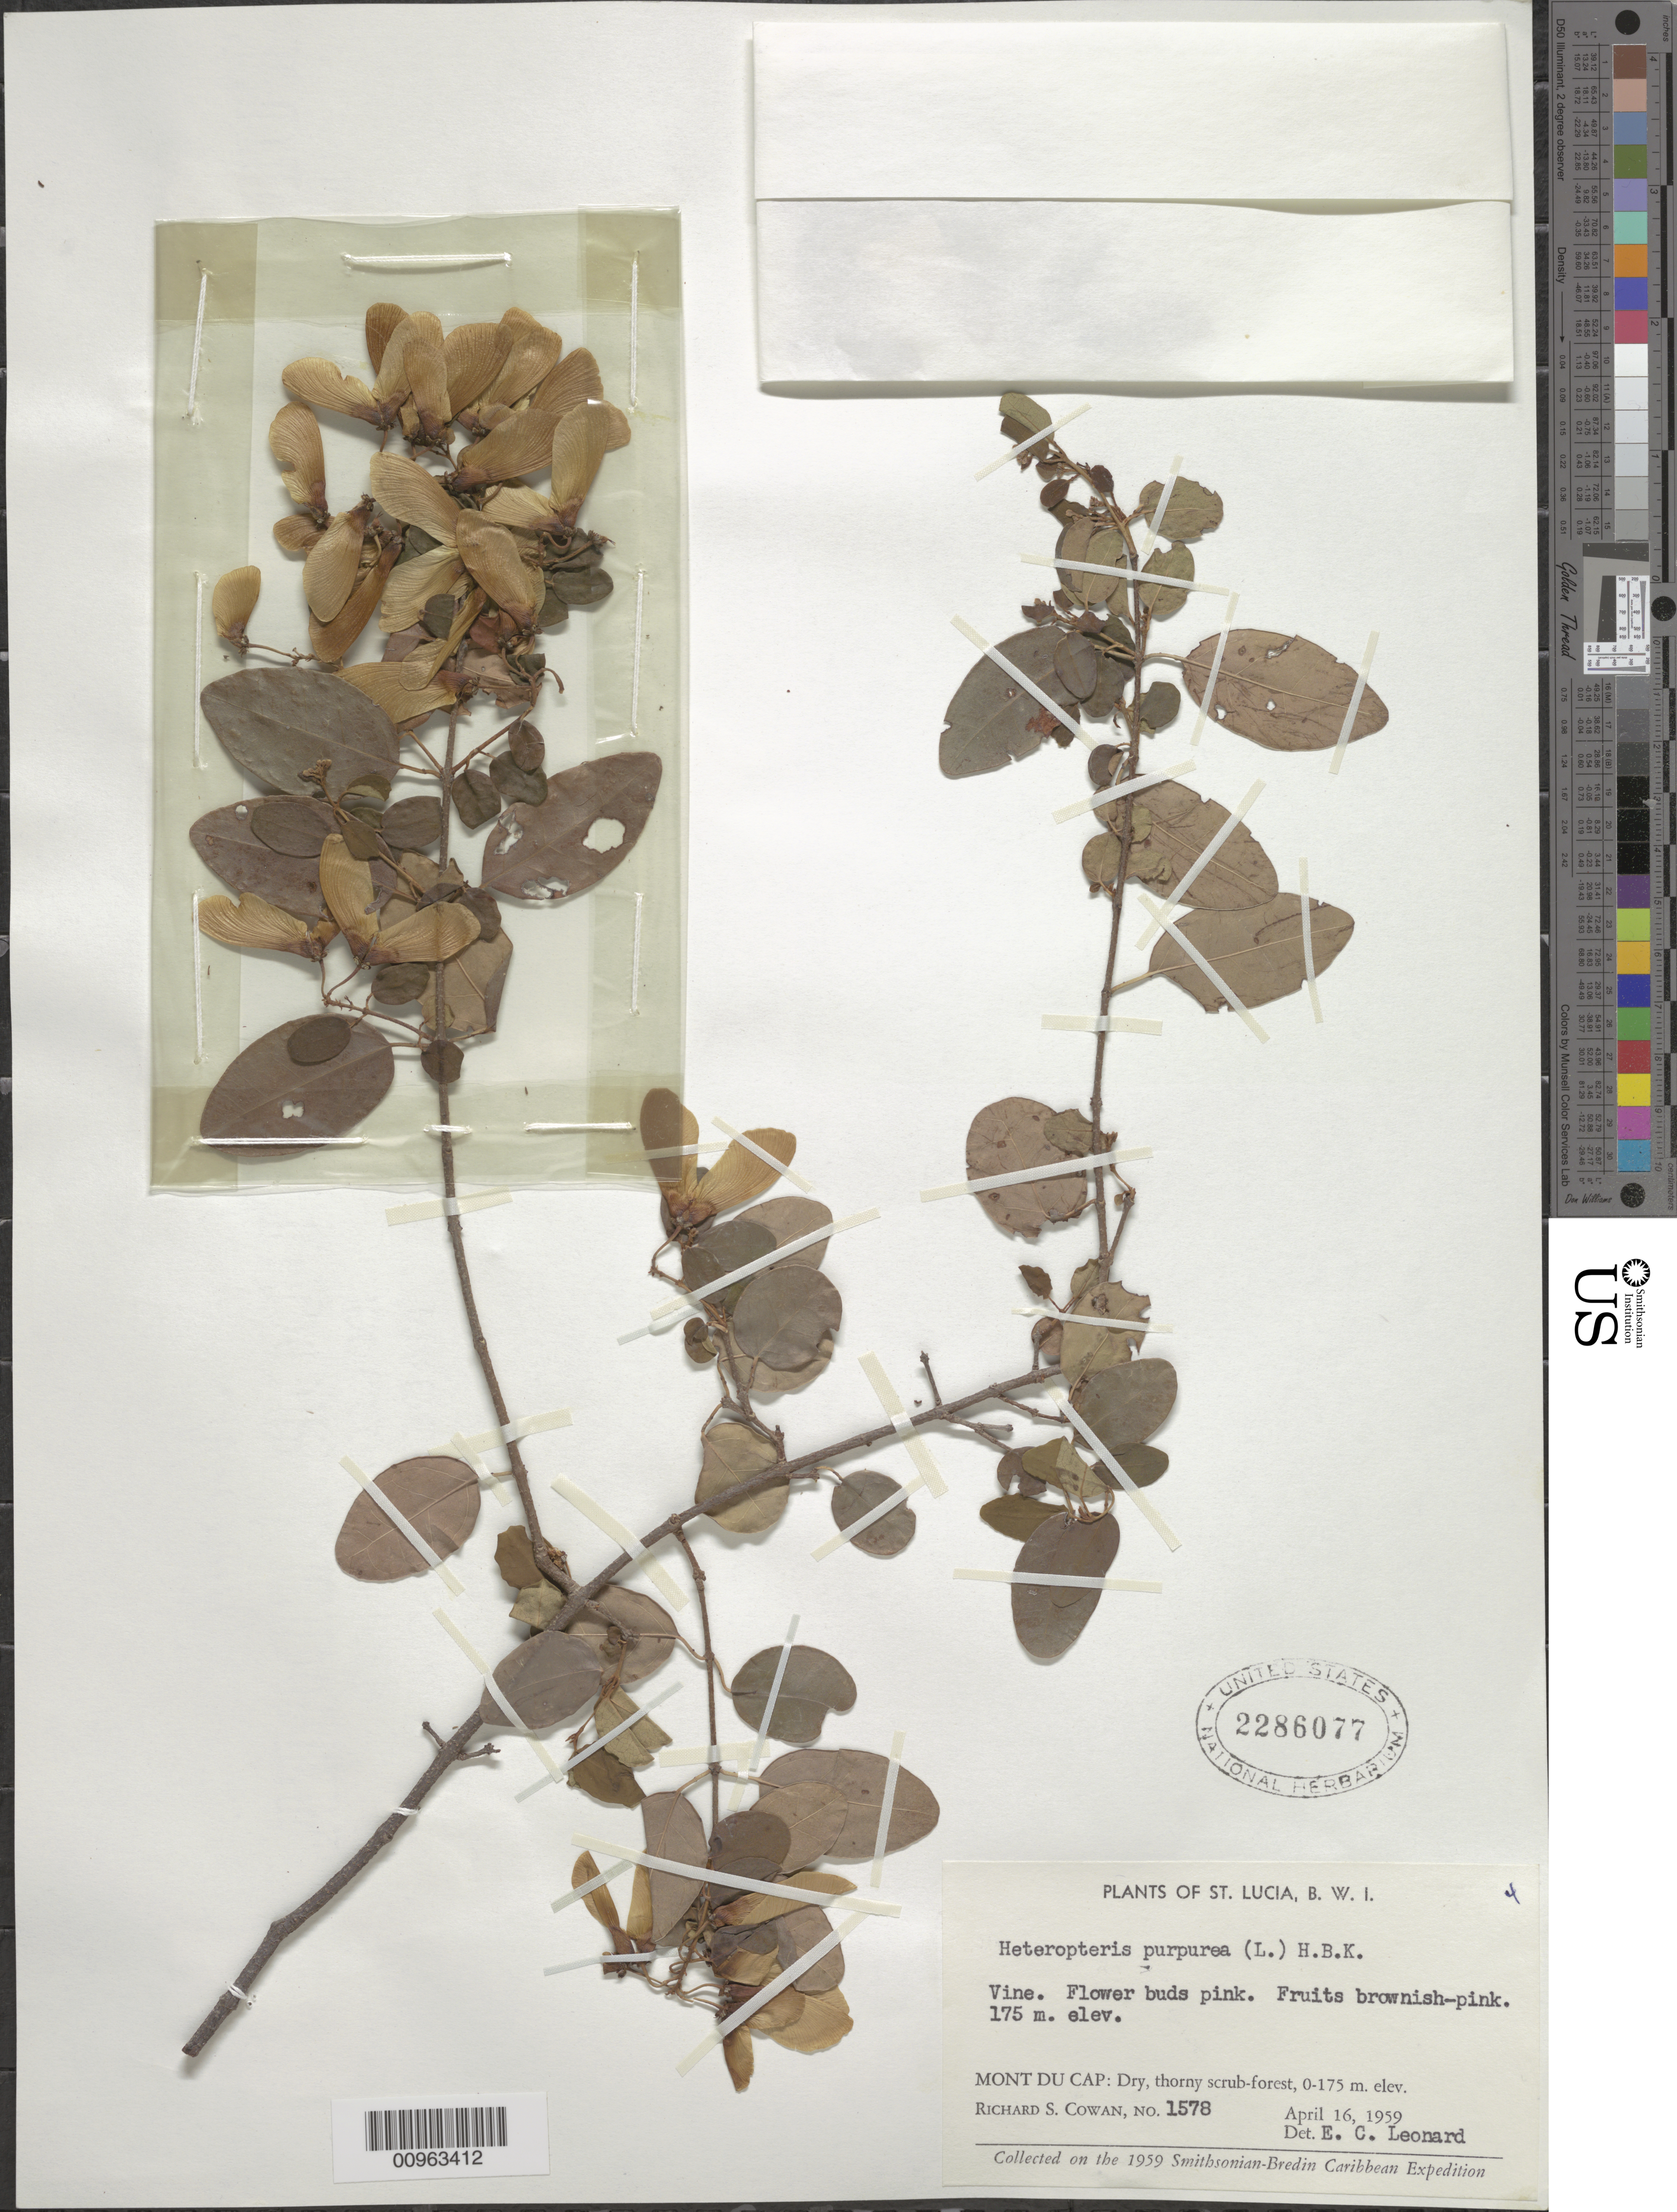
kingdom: Plantae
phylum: Tracheophyta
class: Magnoliopsida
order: Malpighiales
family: Malpighiaceae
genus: Heteropterys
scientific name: Heteropterys purpurea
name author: (L.) Kunth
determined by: Leonard, Emery C., (US)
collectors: R. S. Cowan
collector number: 1578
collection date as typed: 16 Apr 1959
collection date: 1959-04-16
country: St. Lucia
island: St. Lucia I.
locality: Mont du Cap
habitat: Dry, thorny scrub-forest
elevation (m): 175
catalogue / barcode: US 2286077